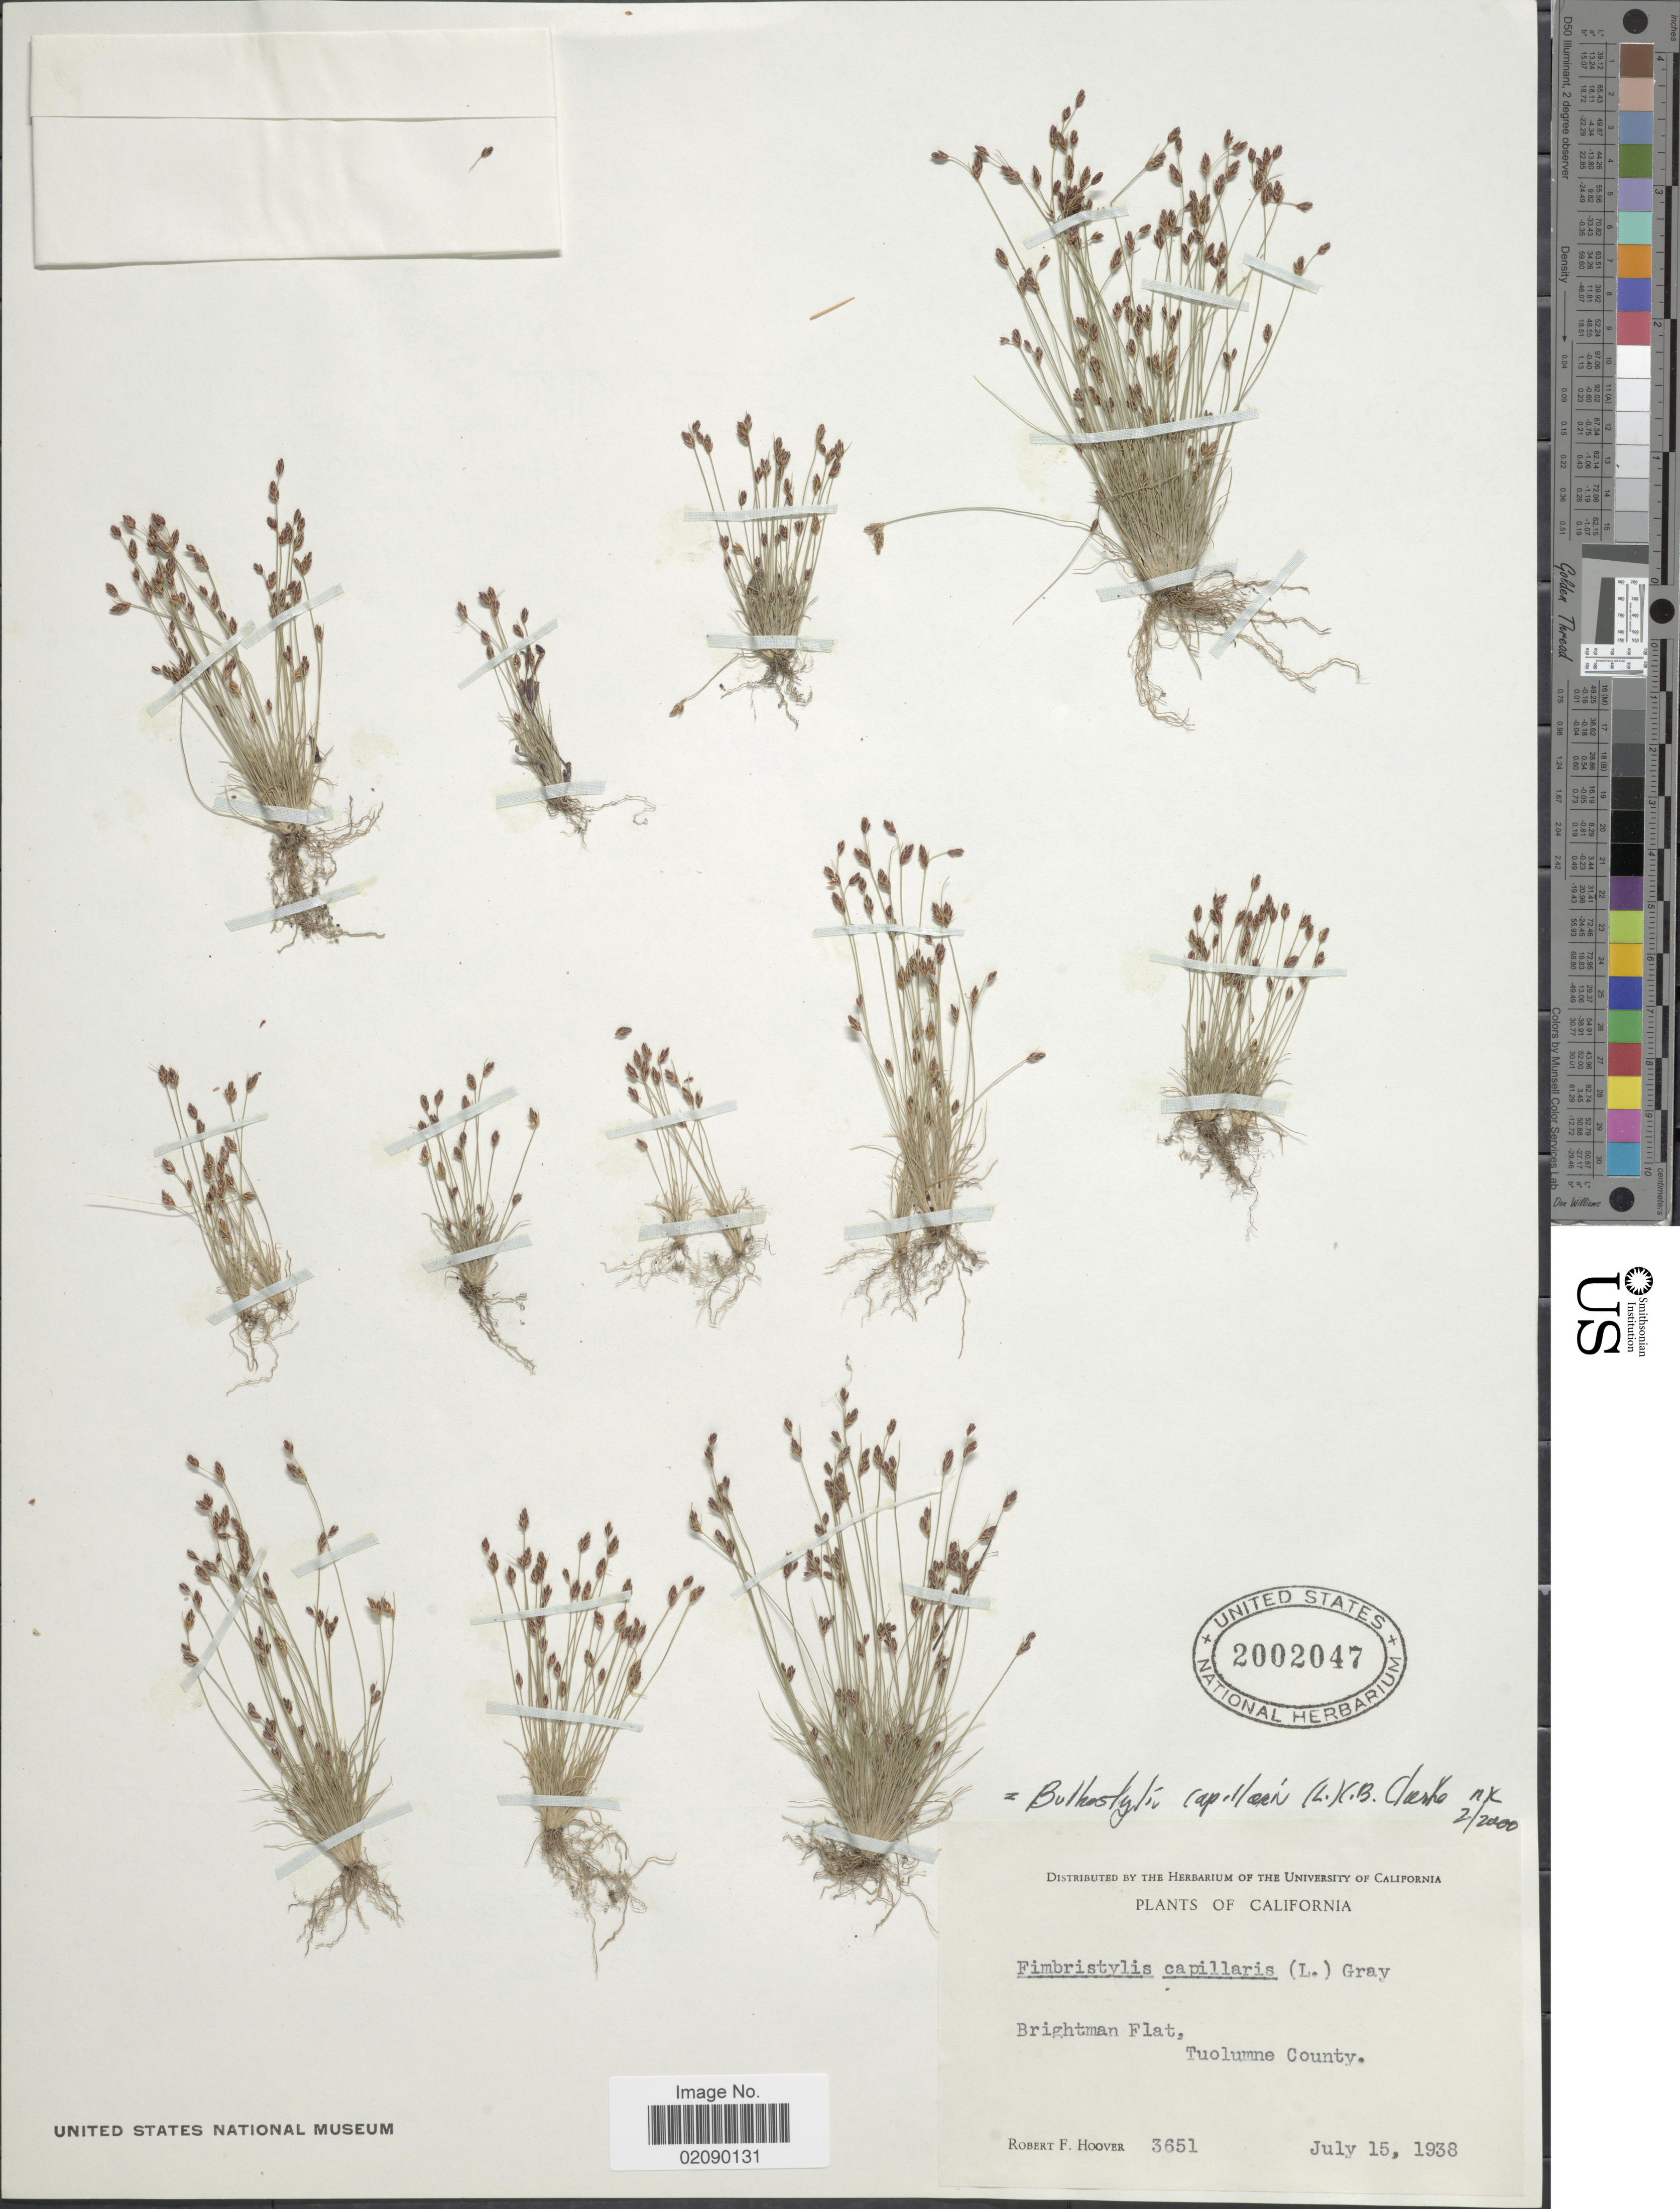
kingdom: Plantae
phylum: Tracheophyta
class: Liliopsida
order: Poales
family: Cyperaceae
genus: Bulbostylis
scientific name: Bulbostylis capillaris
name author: (L.) Kunth ex C.B. Clarke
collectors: R. F. Hoover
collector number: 3651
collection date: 1938-07-15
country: United States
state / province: California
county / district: Tuolumne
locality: Brightman Flat, Tuolumne County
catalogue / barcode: US 2002047